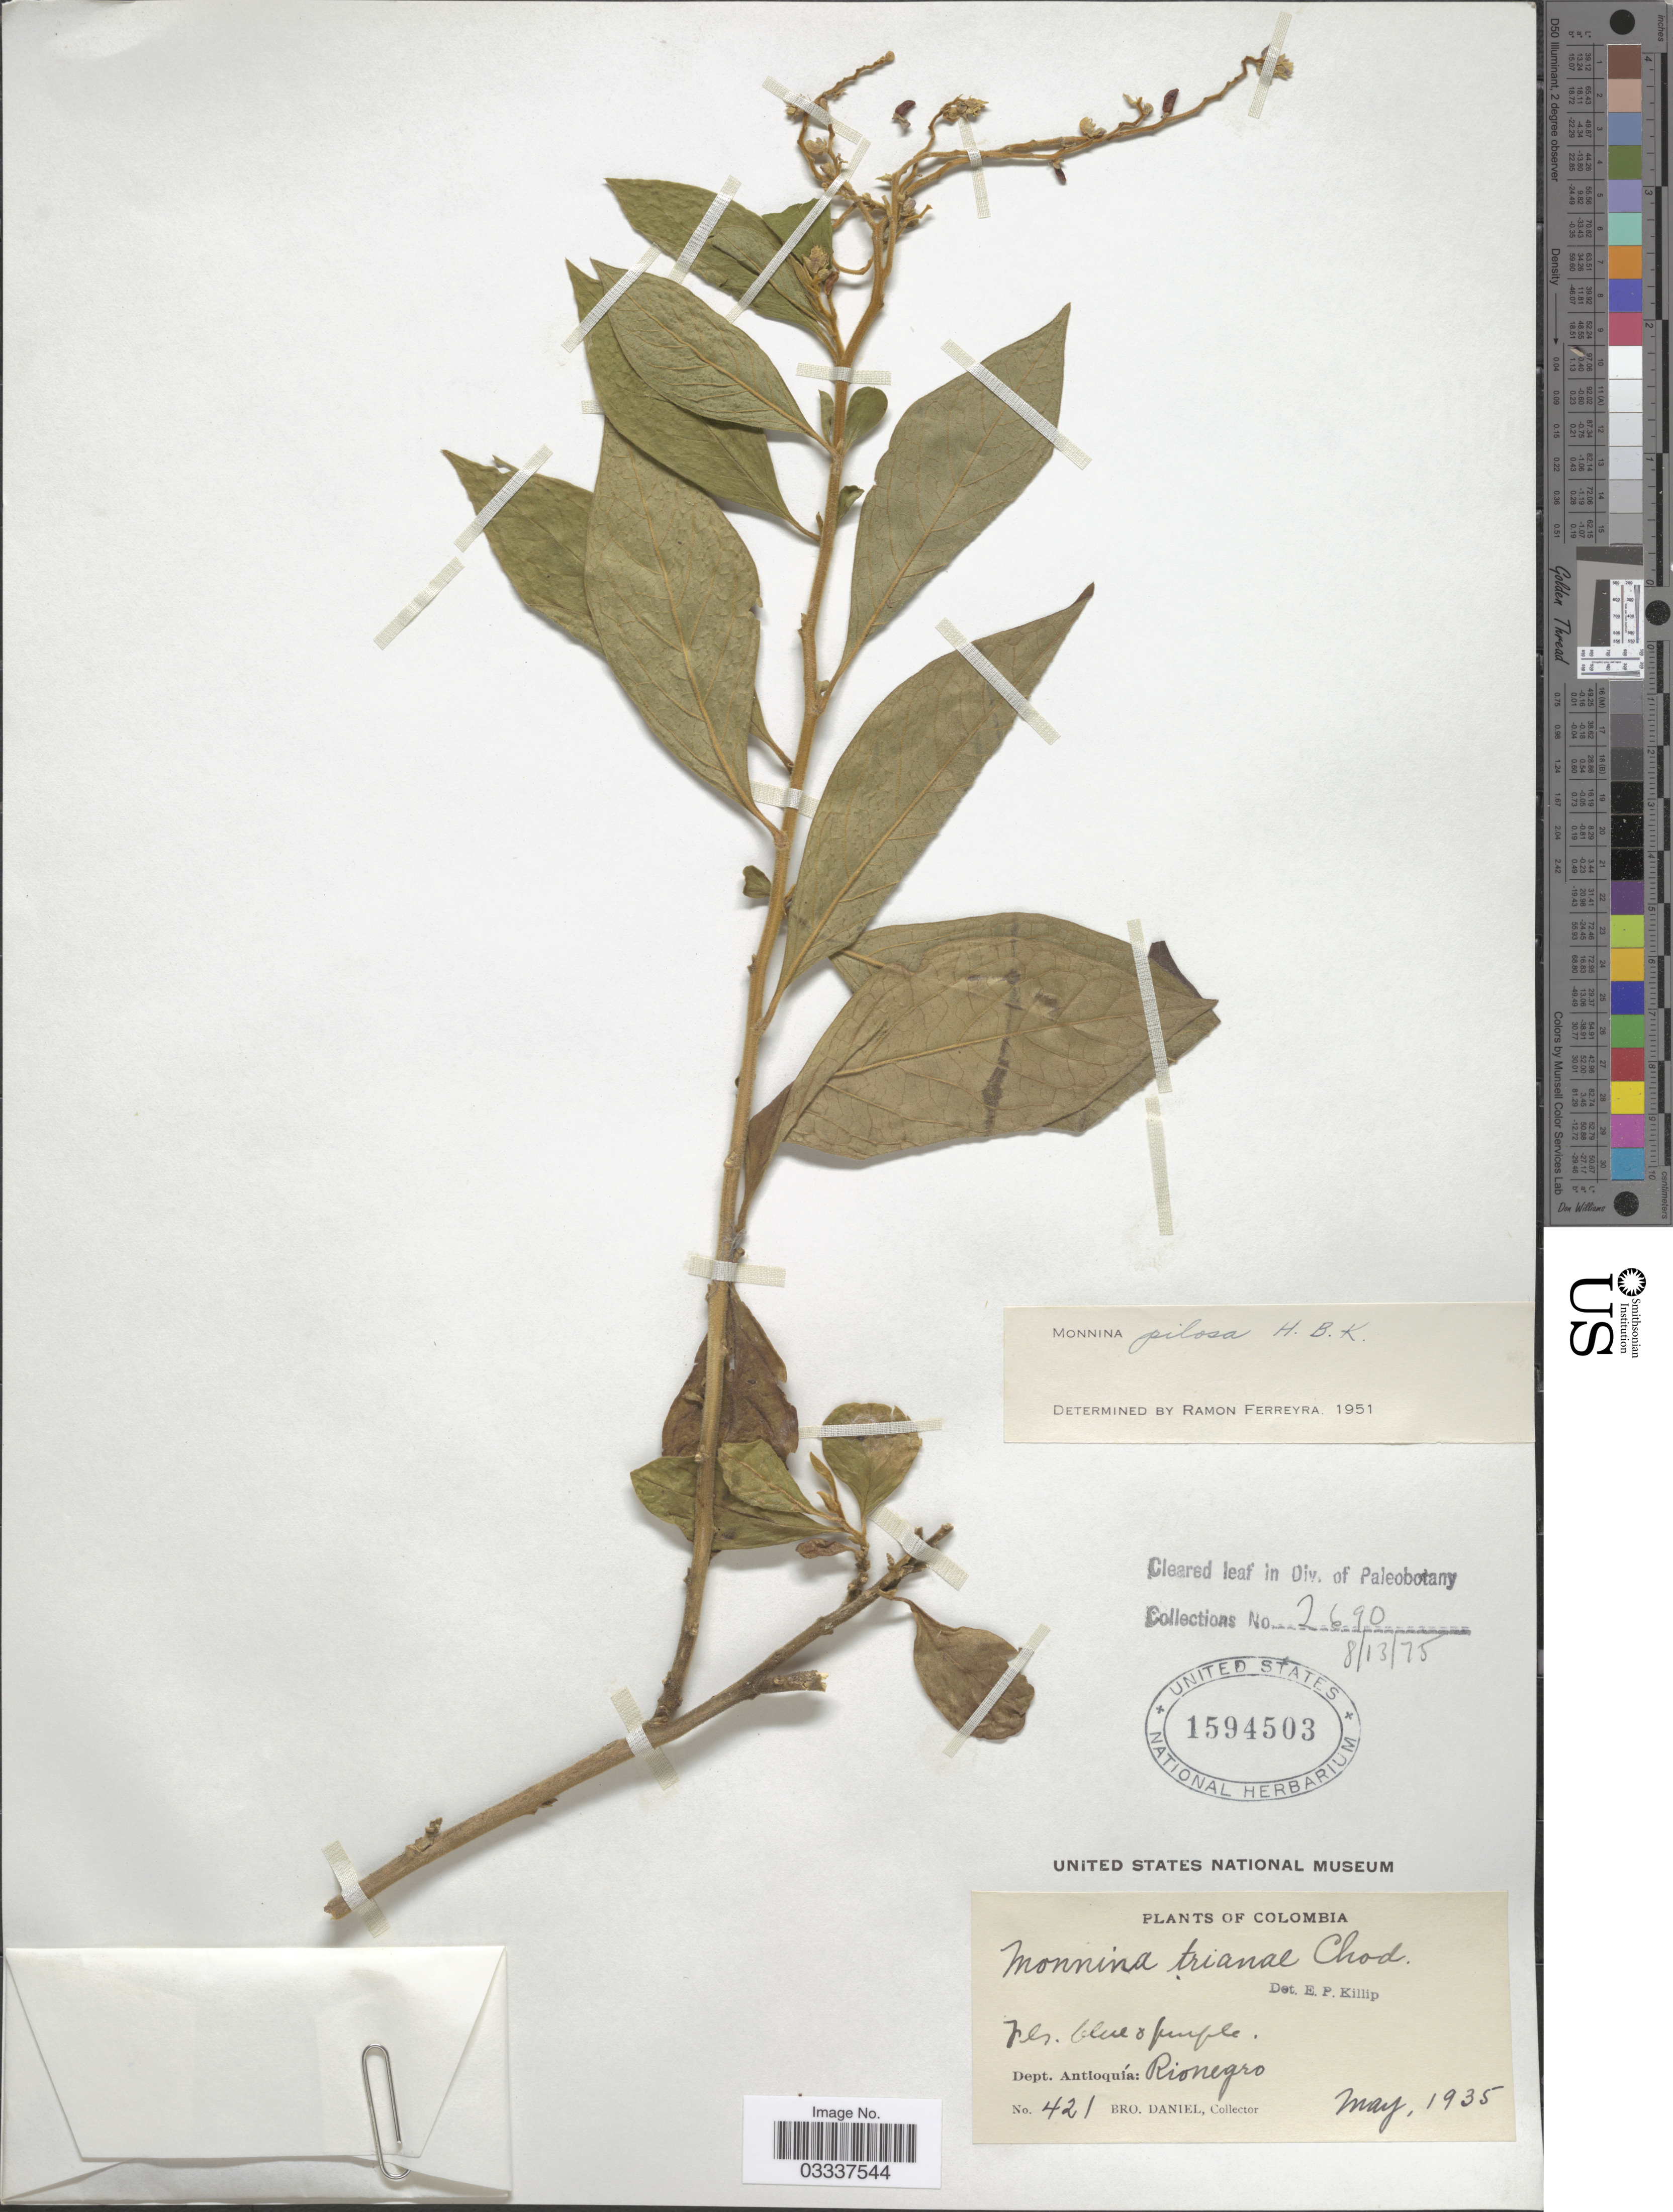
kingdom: Plantae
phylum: Tracheophyta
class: Magnoliopsida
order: Fabales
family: Polygalaceae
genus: Monnina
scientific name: Monnina hirta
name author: (Bonpl.) B. Eriksen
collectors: Bro. Daniel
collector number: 421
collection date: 1935-05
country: Colombia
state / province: Antioquia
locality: Dept. Antioquía: Rionegro.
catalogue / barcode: US 1594503